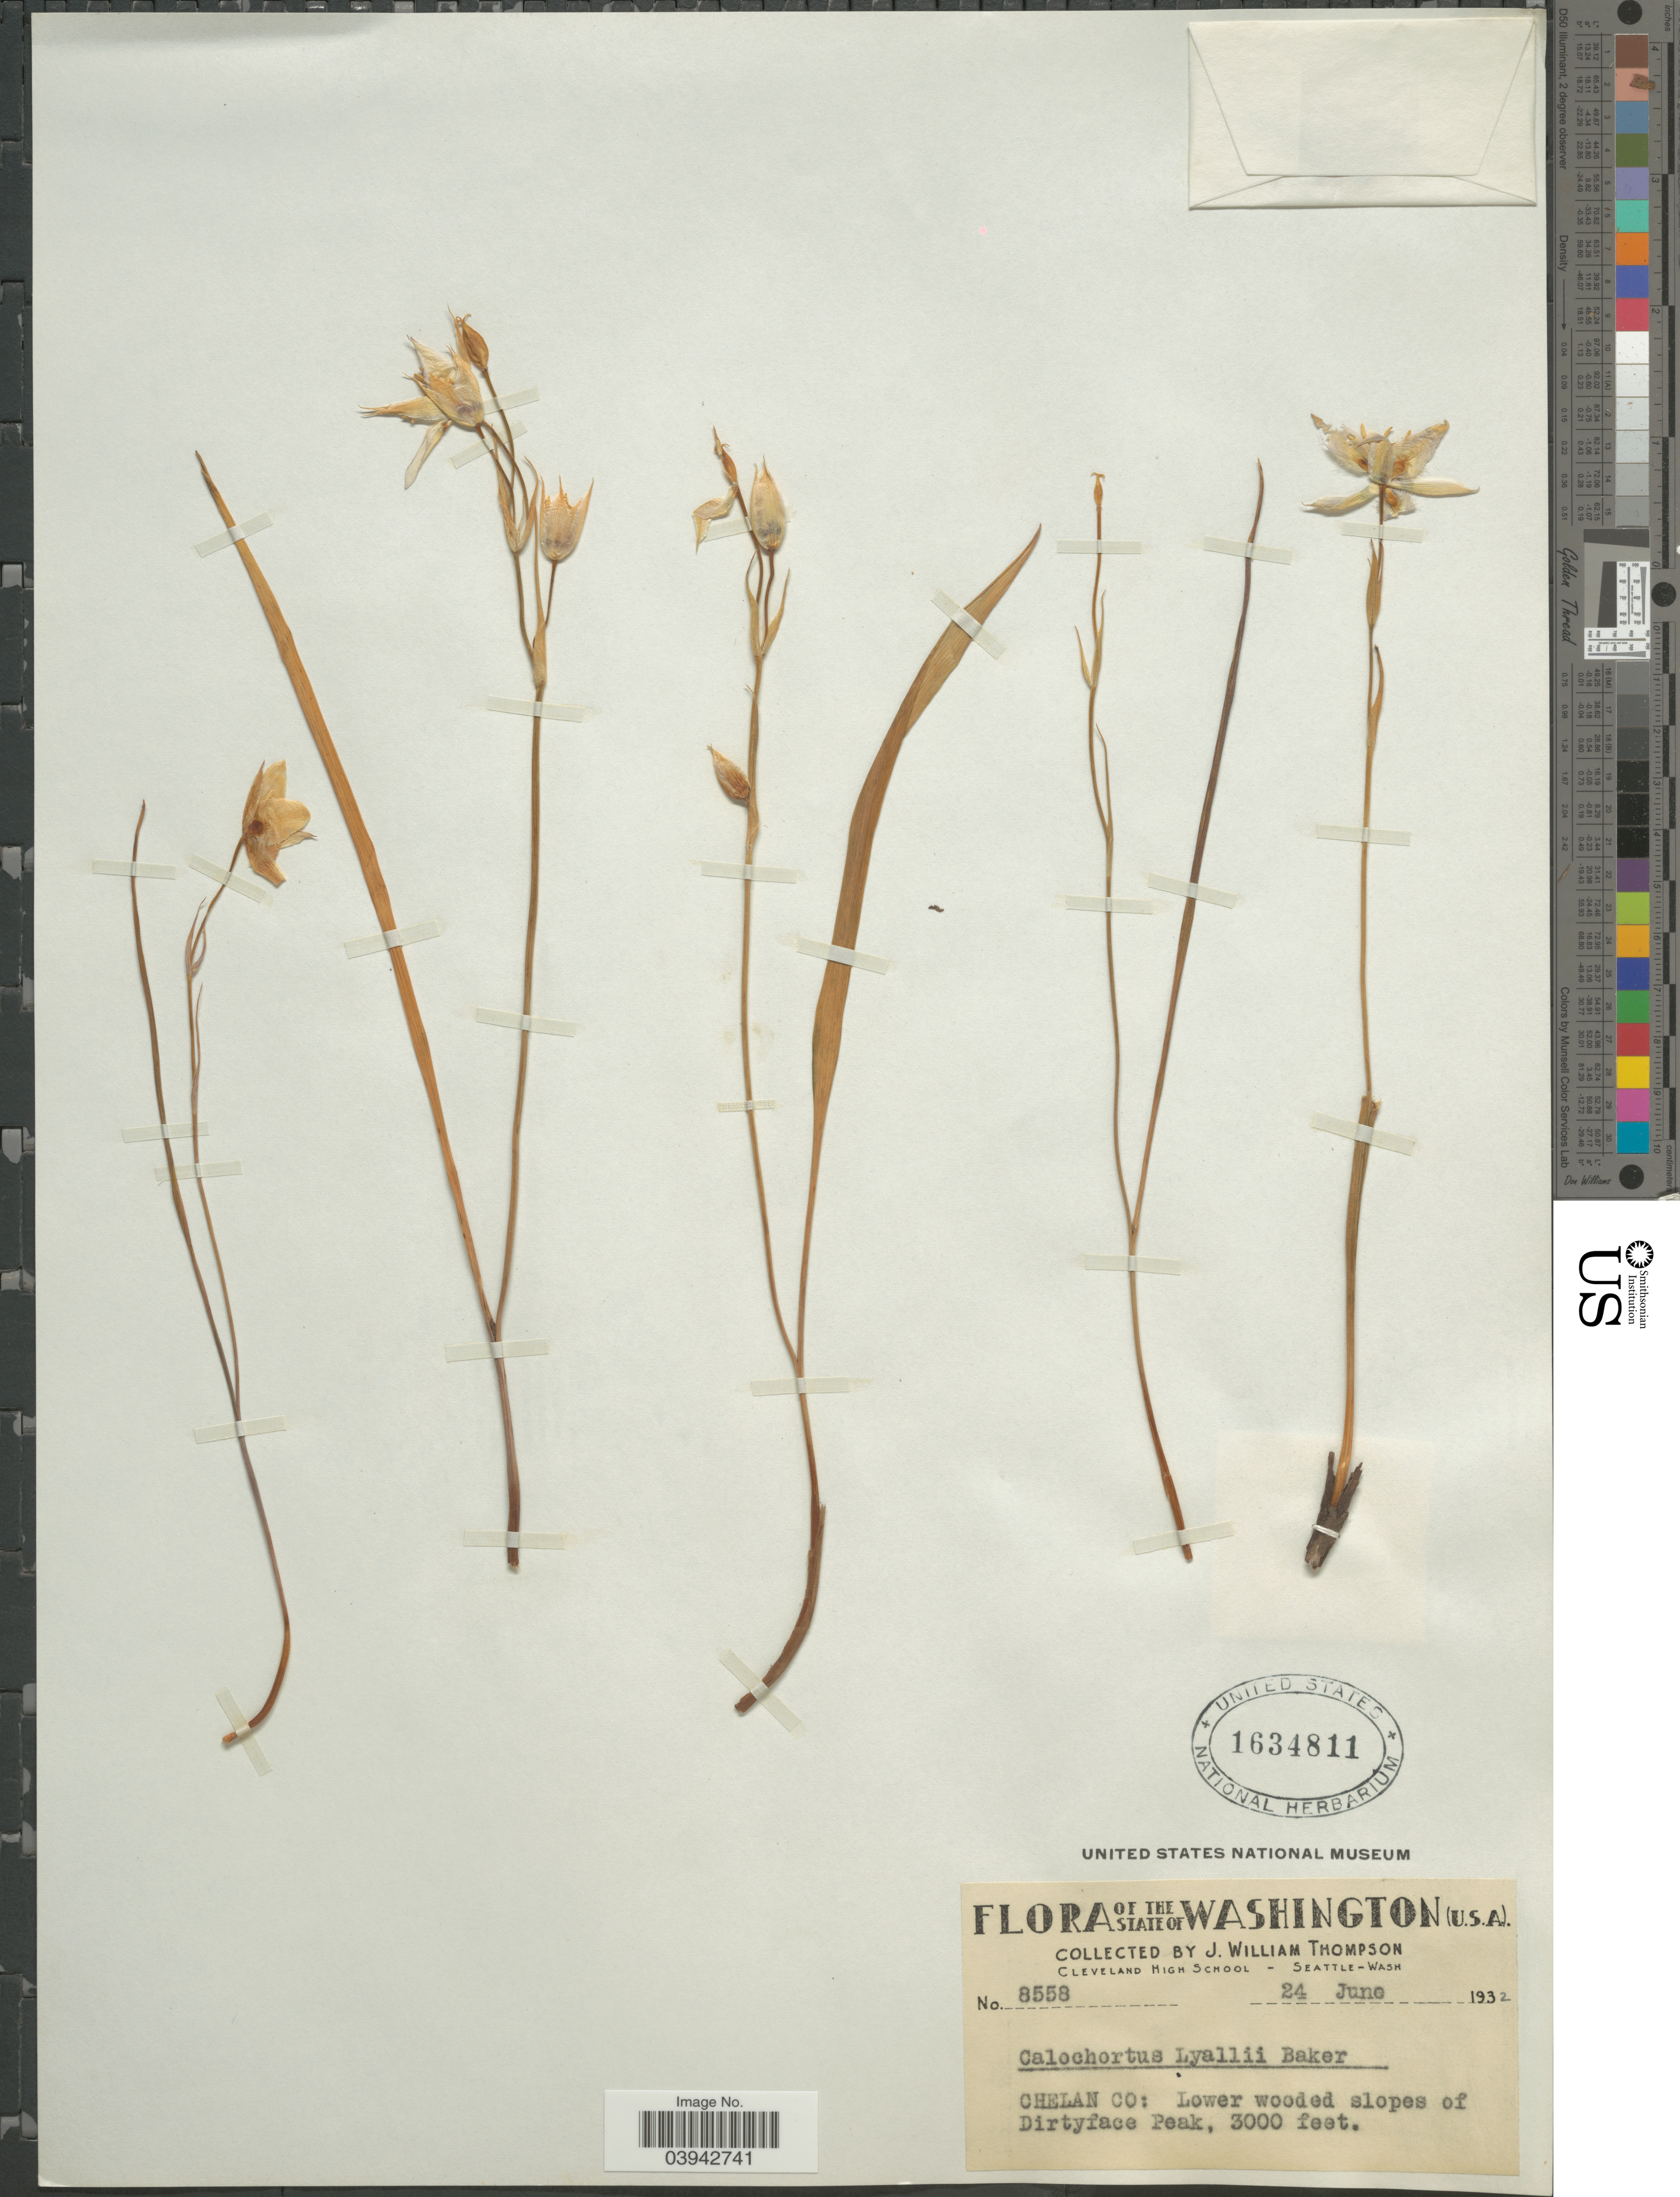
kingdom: Plantae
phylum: Tracheophyta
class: Liliopsida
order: Liliales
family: Liliaceae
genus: Calochortus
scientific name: Calochortus lyallii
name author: Baker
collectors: J. W. Thompson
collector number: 8558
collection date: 1932-06-24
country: United States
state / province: Washington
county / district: Chelan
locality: Chelan Co: Lower wooded slopes of Dirtyface Peak.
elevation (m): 914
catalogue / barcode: US 1634811